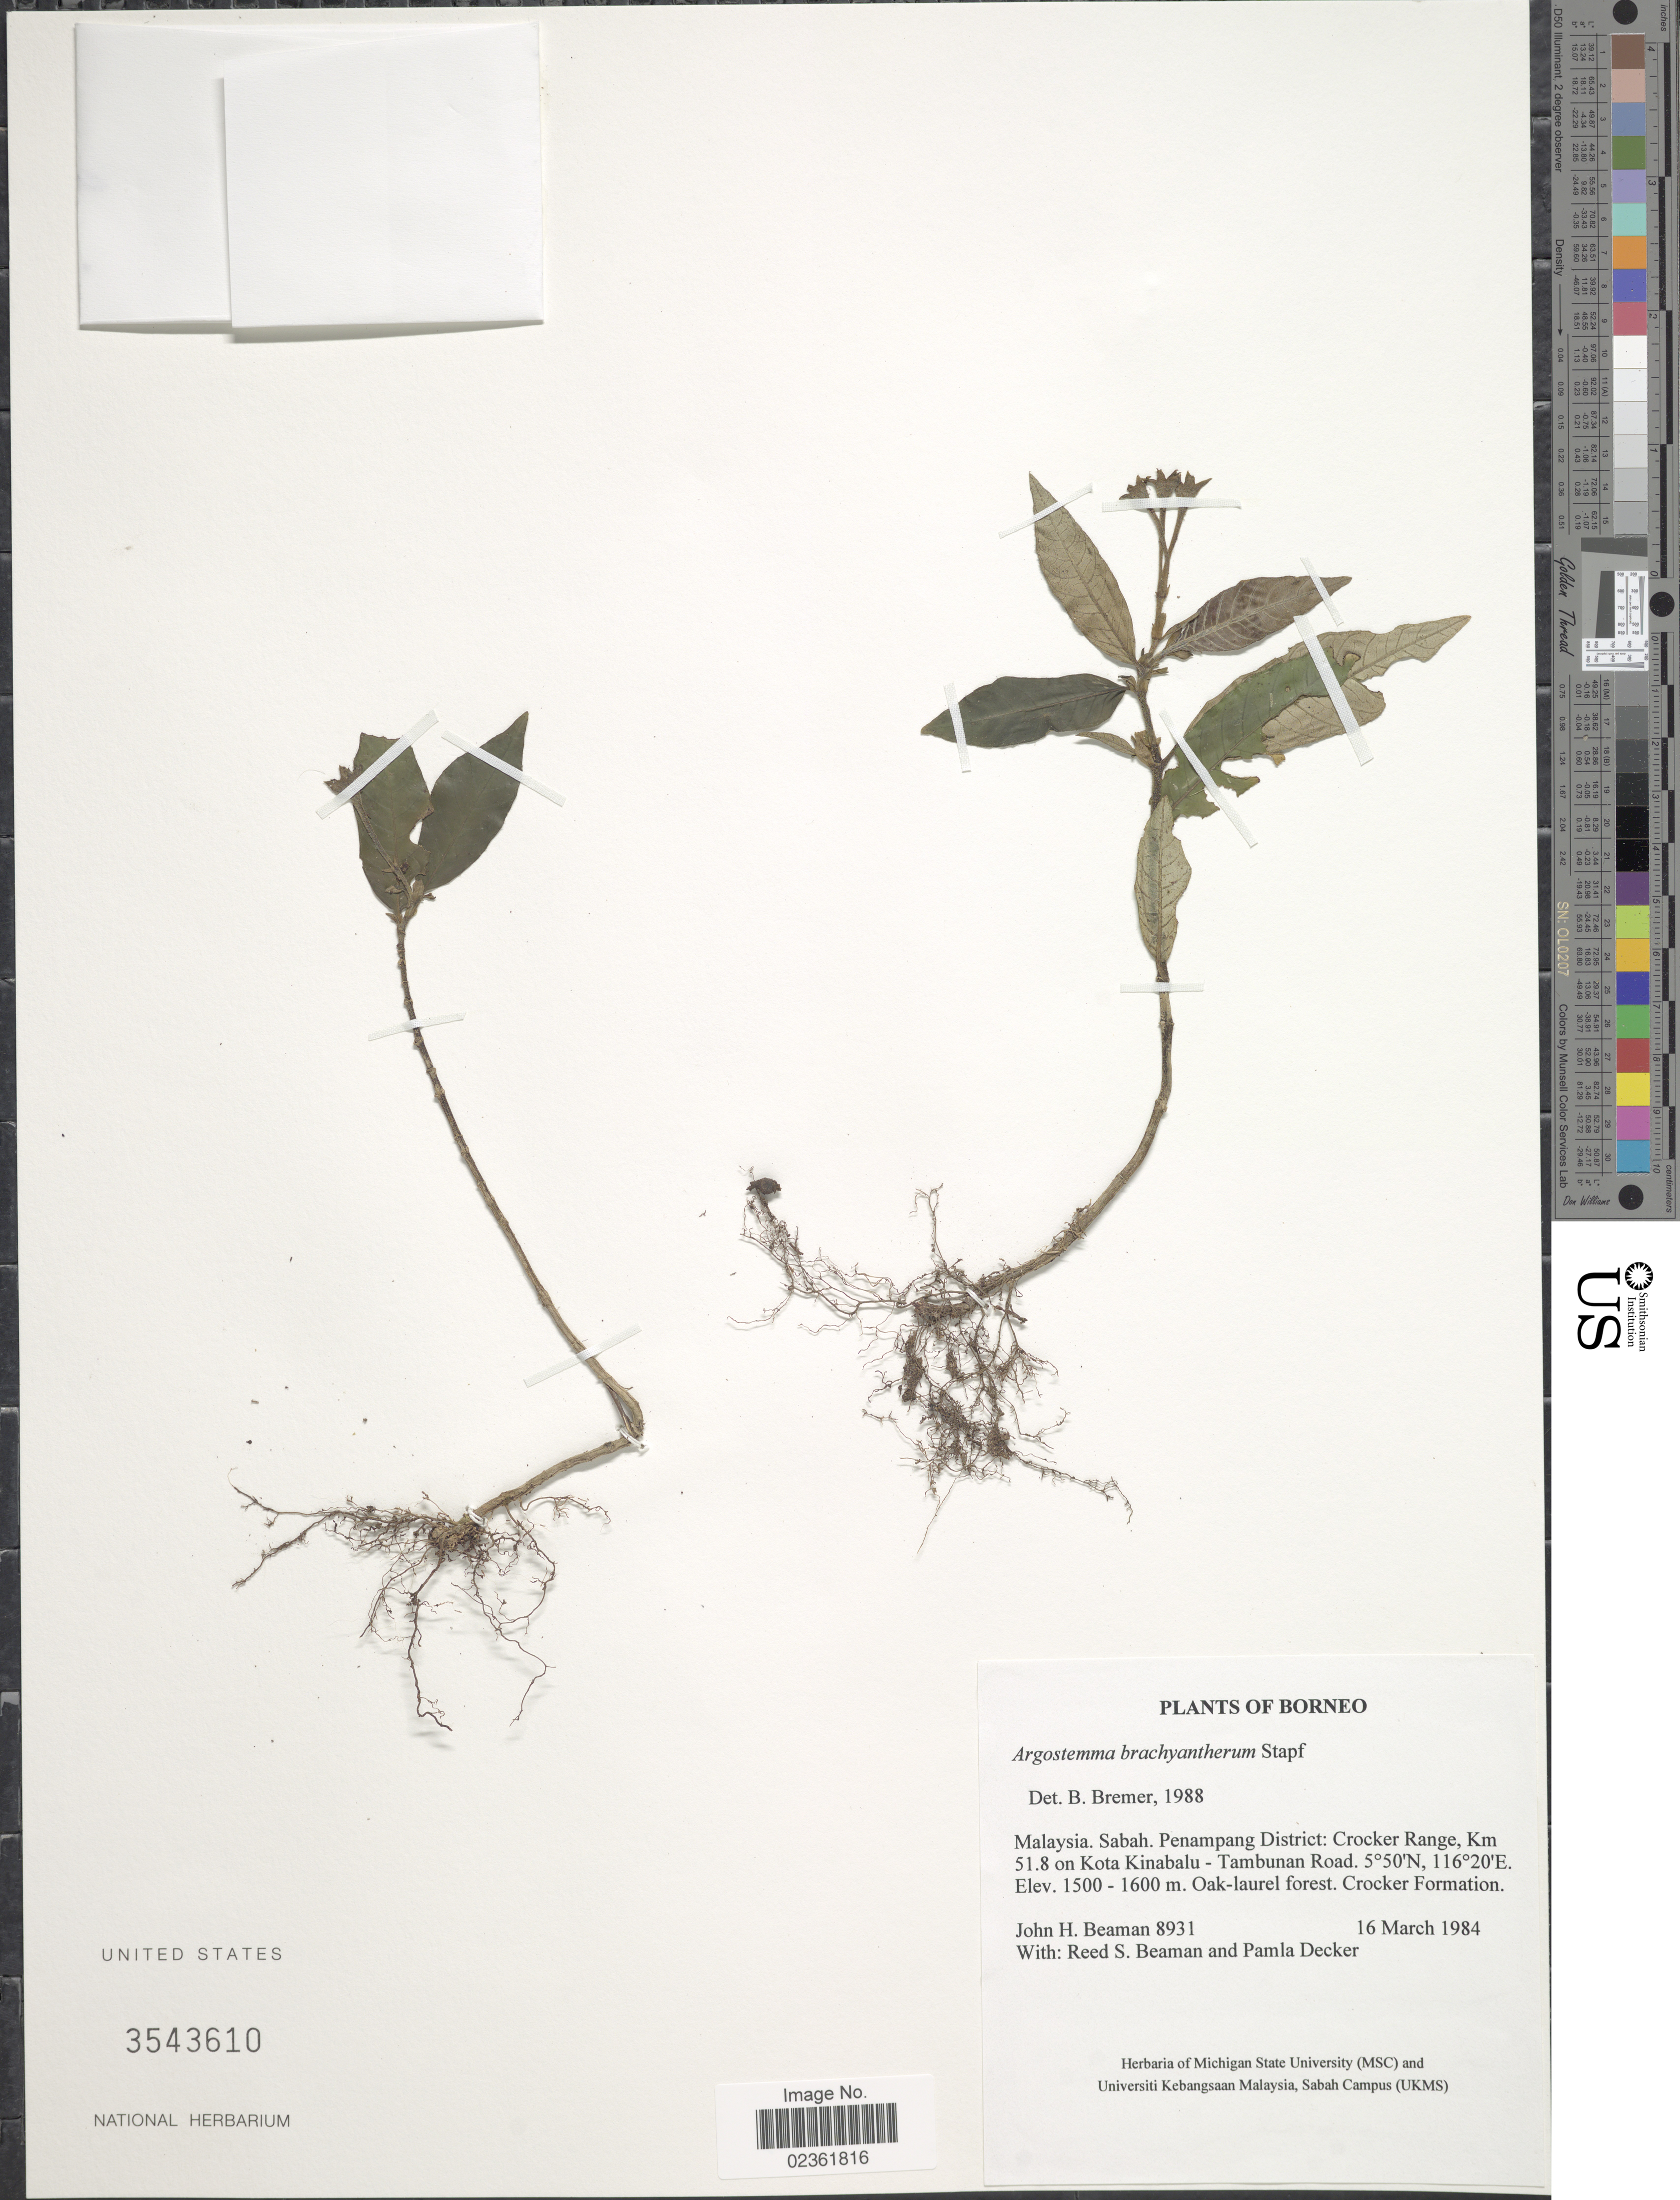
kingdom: Plantae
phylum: Tracheophyta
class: Magnoliopsida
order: Gentianales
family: Rubiaceae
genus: Argostemma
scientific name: Argostemma brachyantherum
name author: Stapf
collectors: J. H. Beaman, R. S. Beaman & P. Decker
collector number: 8931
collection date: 1984-03-16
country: Malaysia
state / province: Sabah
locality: Borneo, Penampang District, Crocker Range, Km 51.8 on Kota Kinabalu-Tambunan Road, Crocker Formation.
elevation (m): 1500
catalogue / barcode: US 3543610